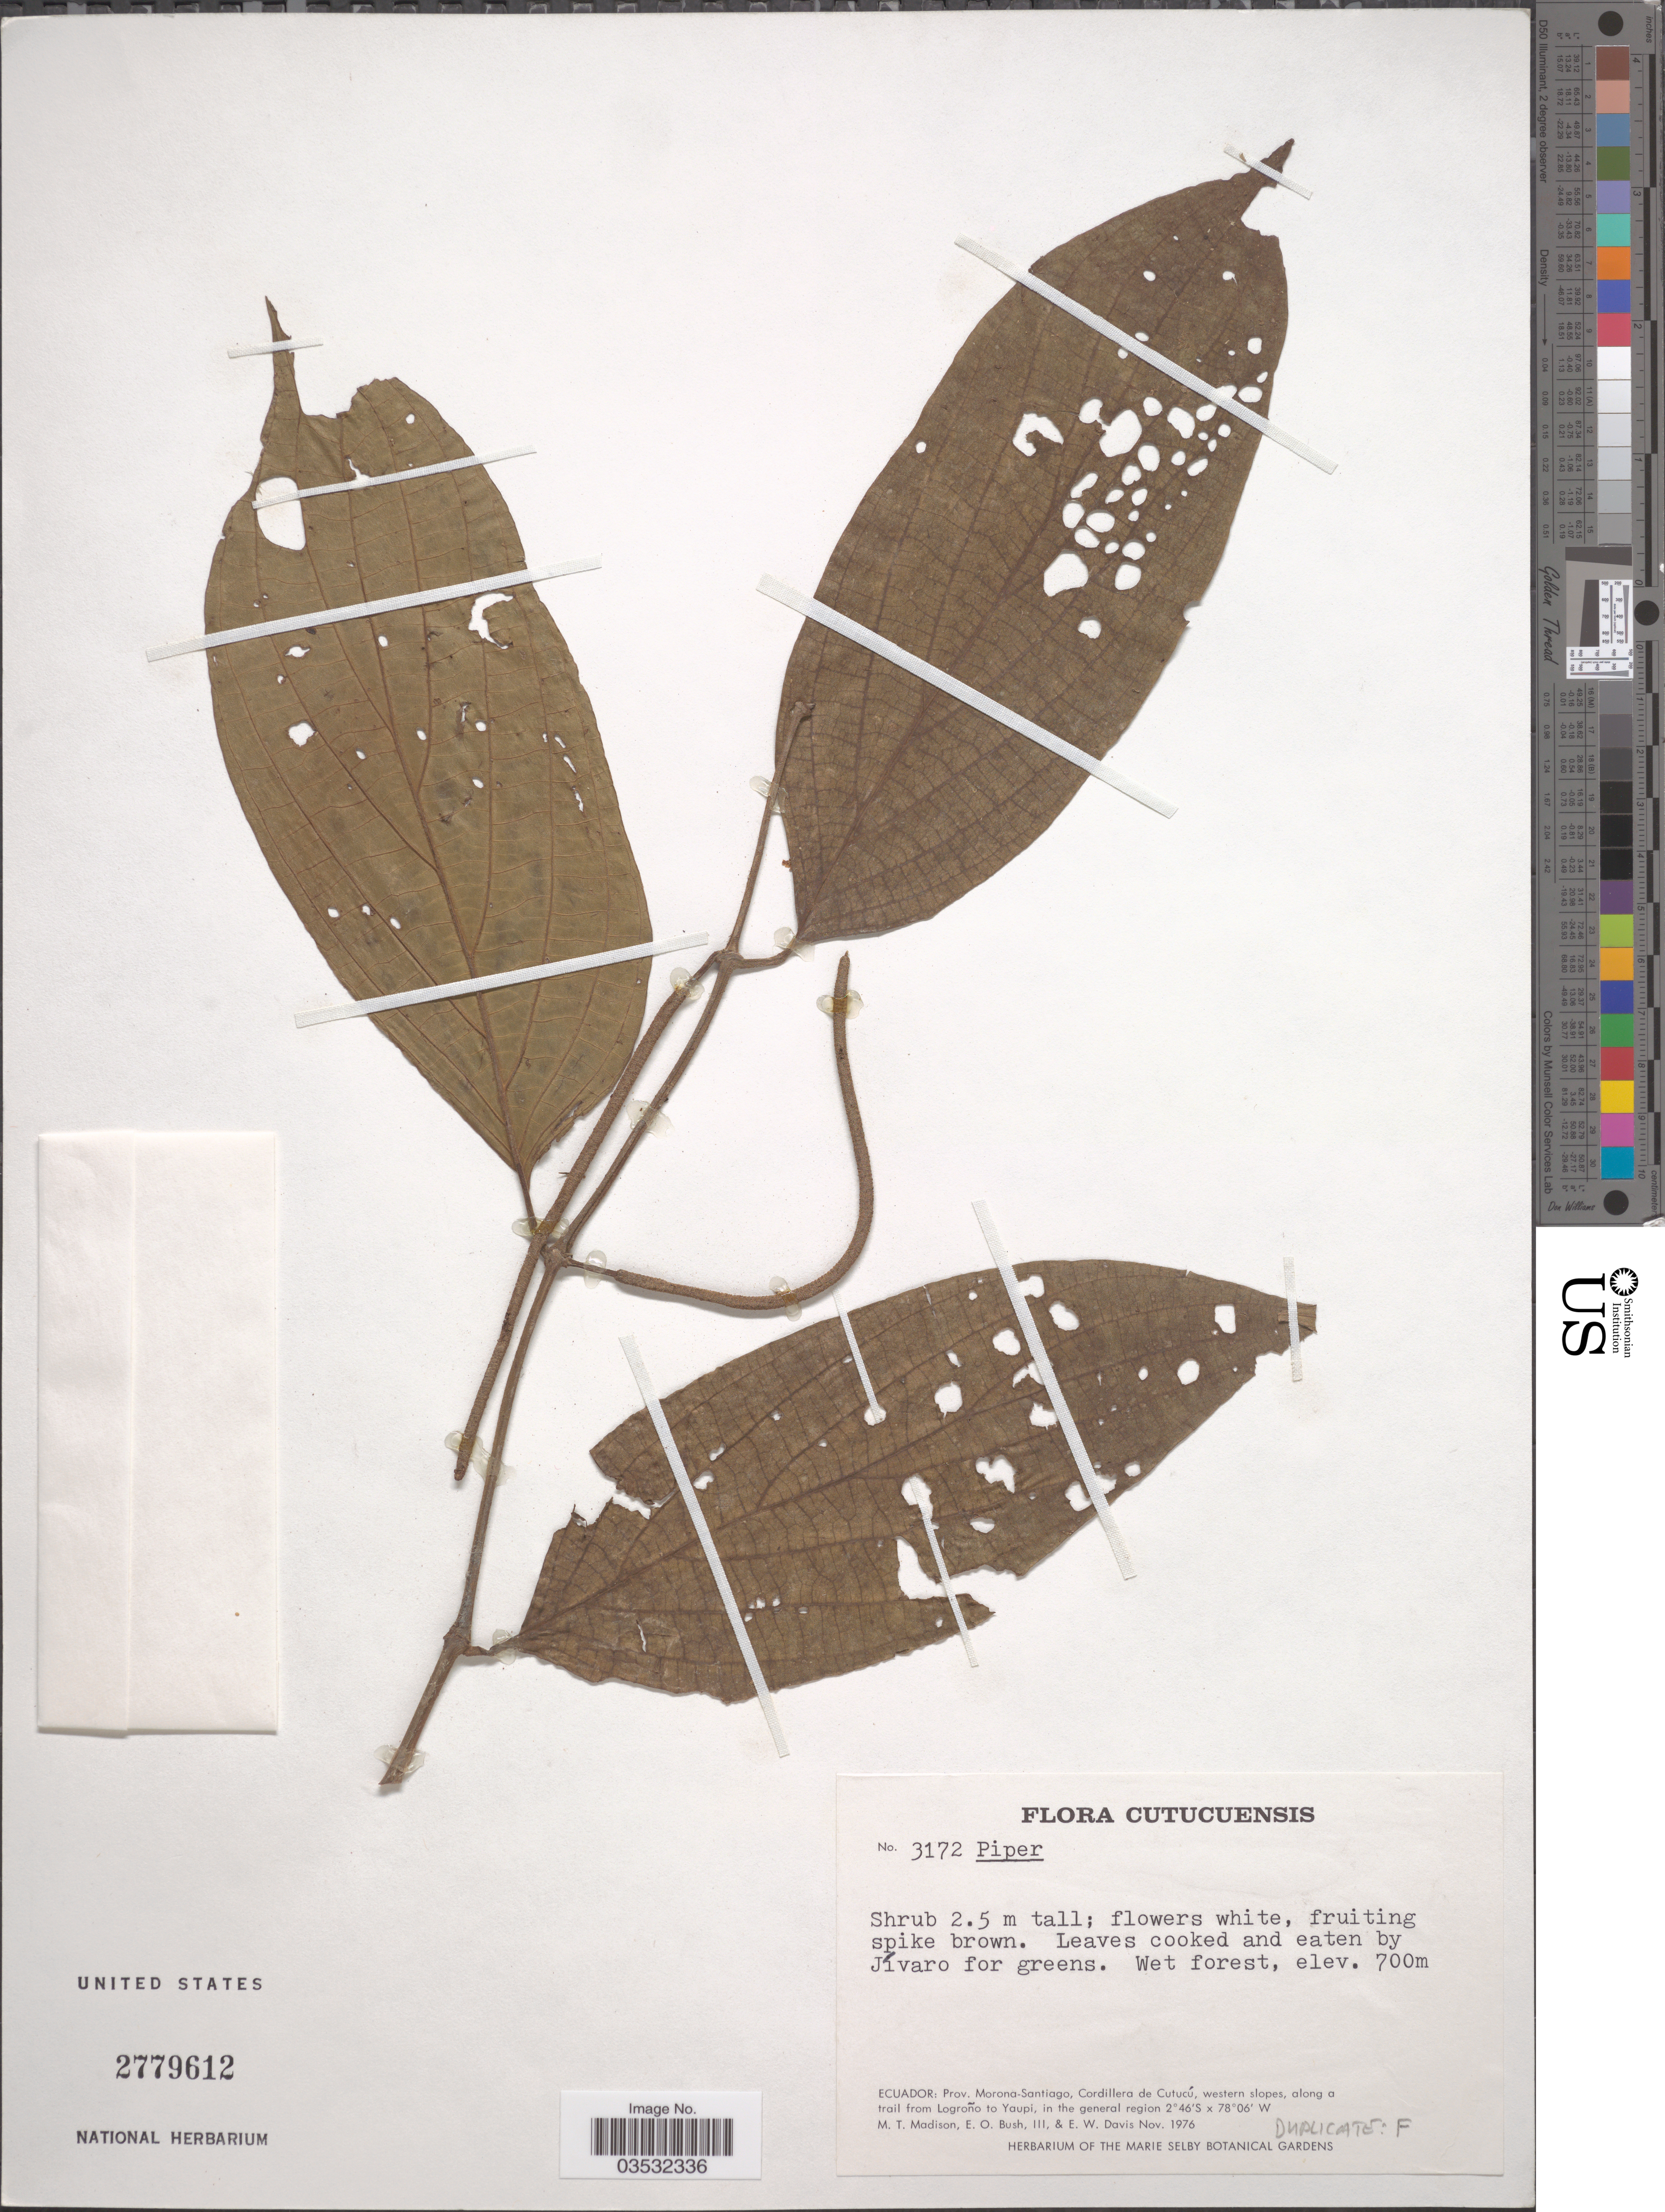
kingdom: Plantae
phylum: Tracheophyta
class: Magnoliopsida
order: Piperales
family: Piperaceae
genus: Piper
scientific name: Piper sp.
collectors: M. T. Madison, E. O. Bush & E. W. Davis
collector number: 3172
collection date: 1976-11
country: Ecuador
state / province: Morona-Santiago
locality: Cordillera de Cutucú, western slopes, along a trail from Logroño to Yaupi, in the general region.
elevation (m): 700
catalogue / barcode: US 2779612